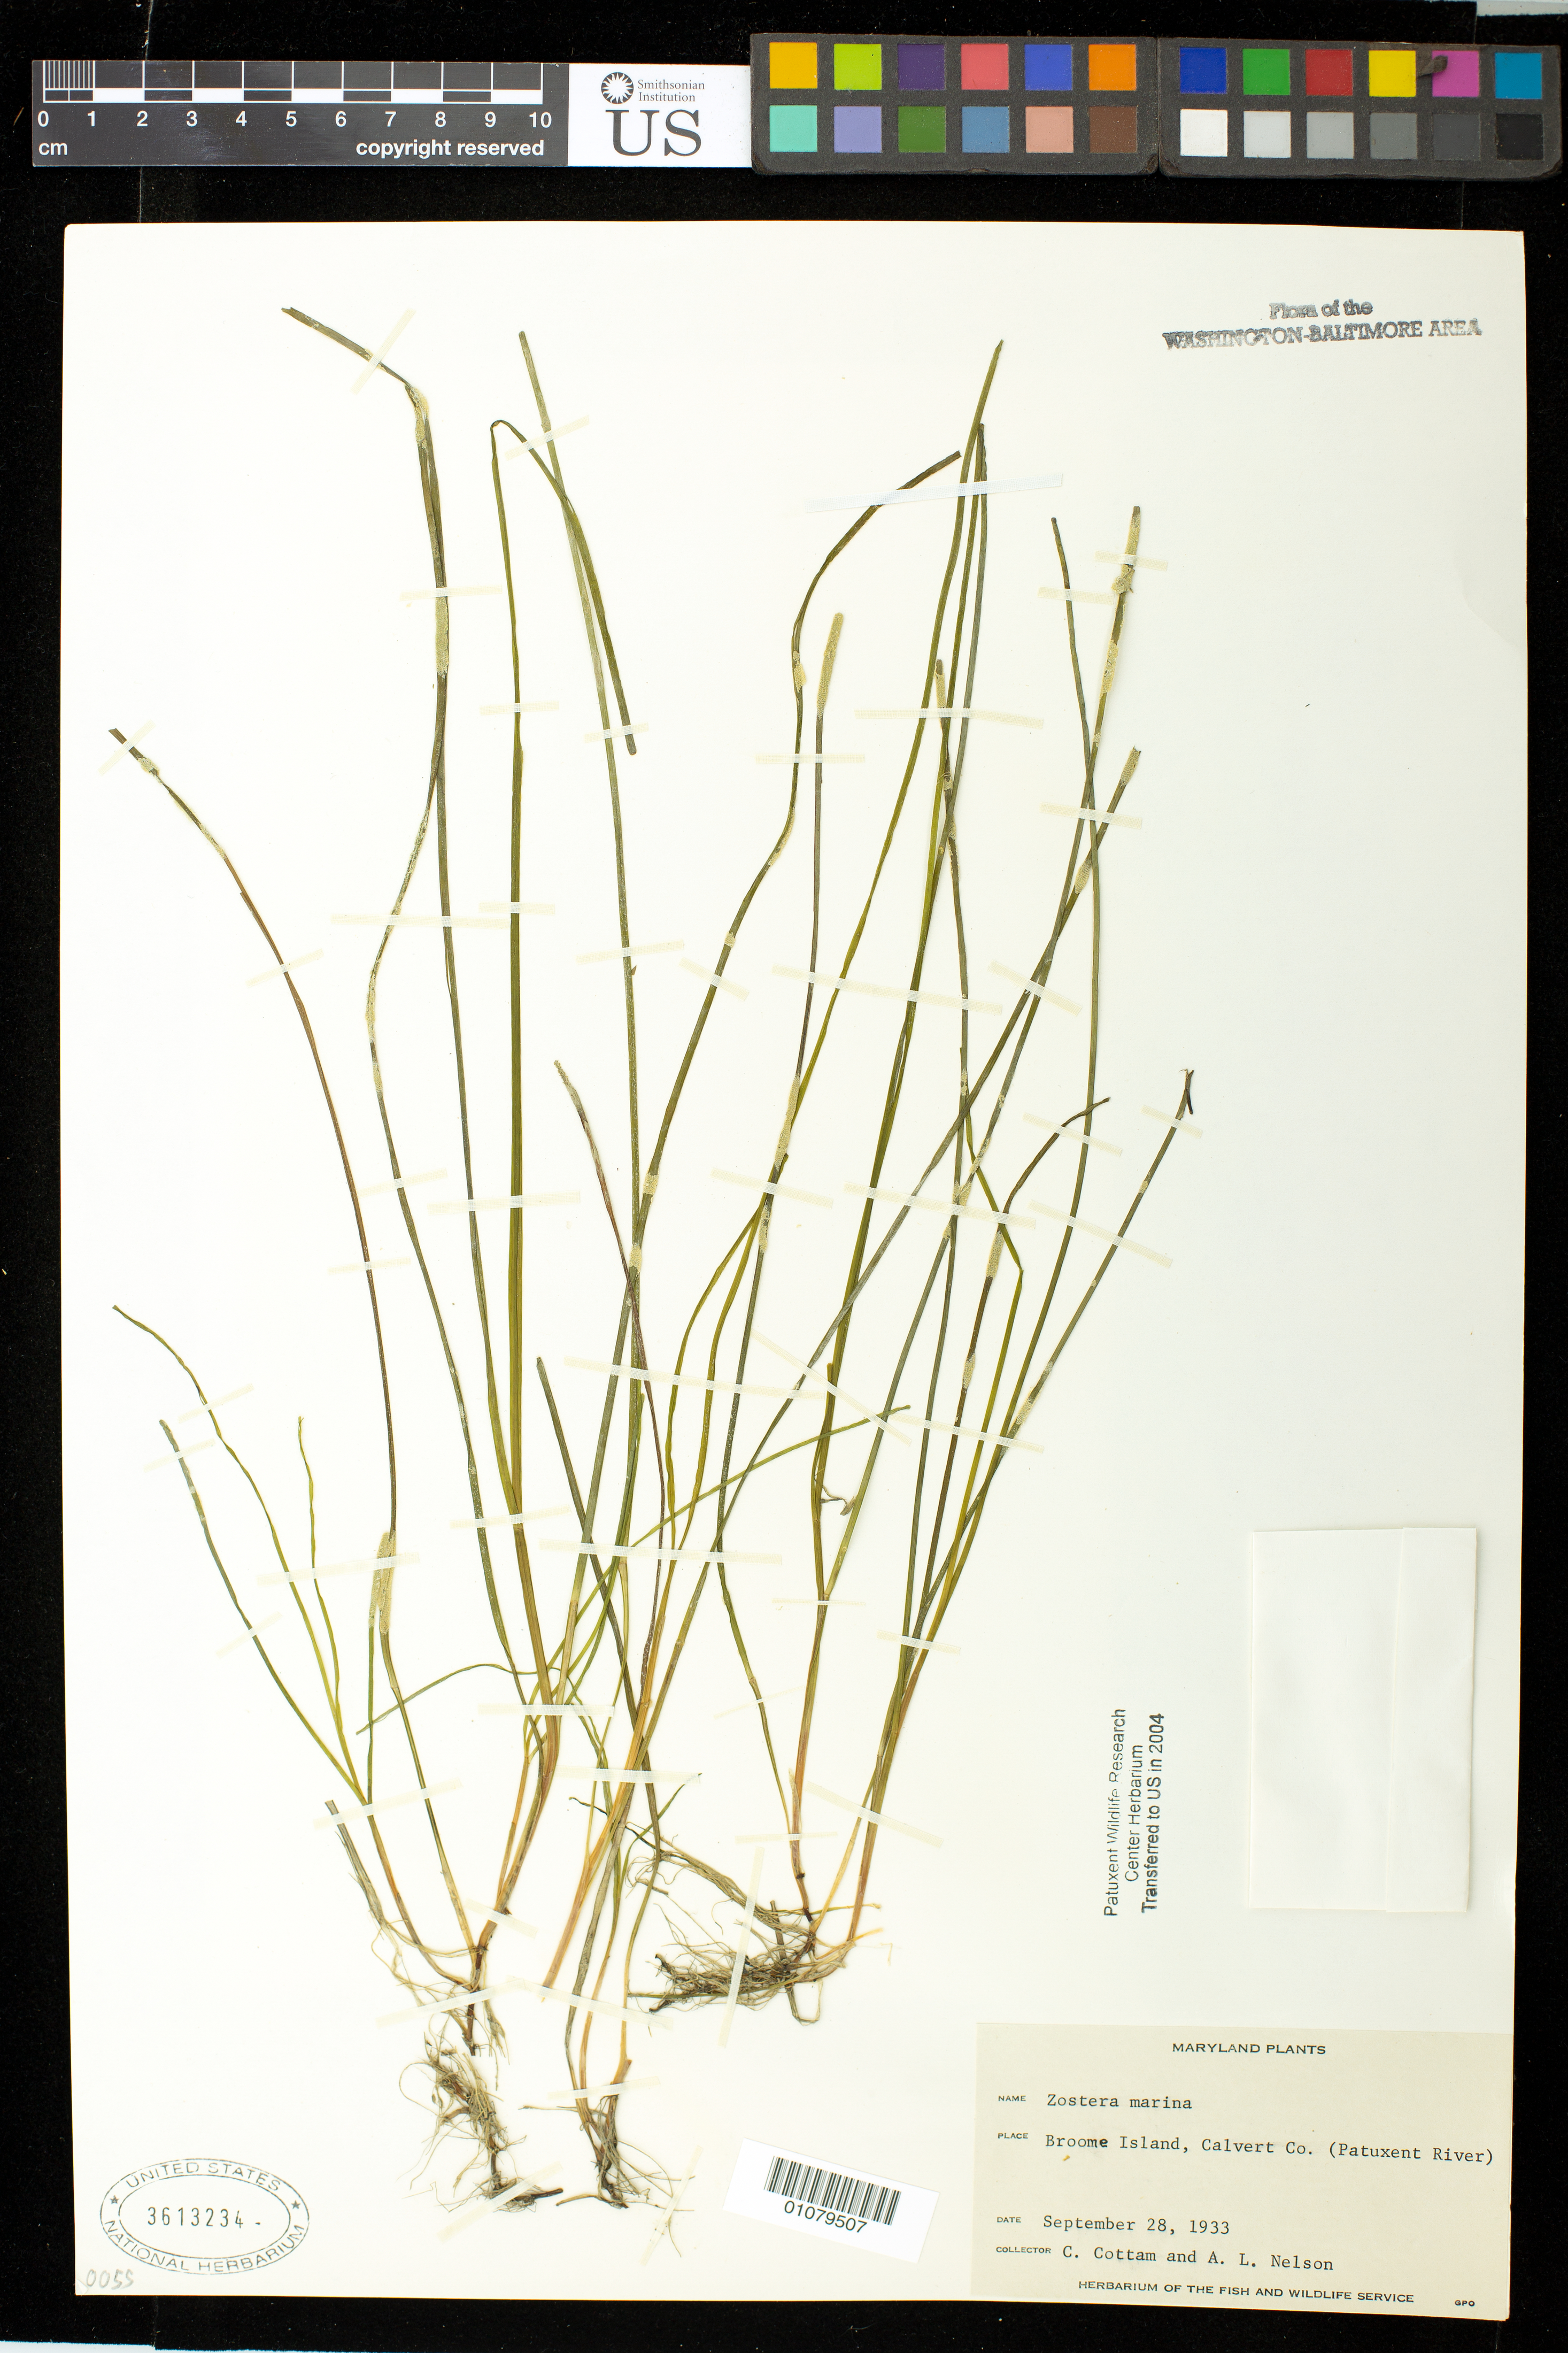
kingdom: Plantae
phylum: Tracheophyta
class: Liliopsida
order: Alismatales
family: Zosteraceae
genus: Zostera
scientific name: Zostera marina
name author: L.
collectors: F. M. Uhler & A. L. Nelson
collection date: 1933-09-28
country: United States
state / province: Maryland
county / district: Calvert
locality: Broome Island (Patuxent River).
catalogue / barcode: US 3613234